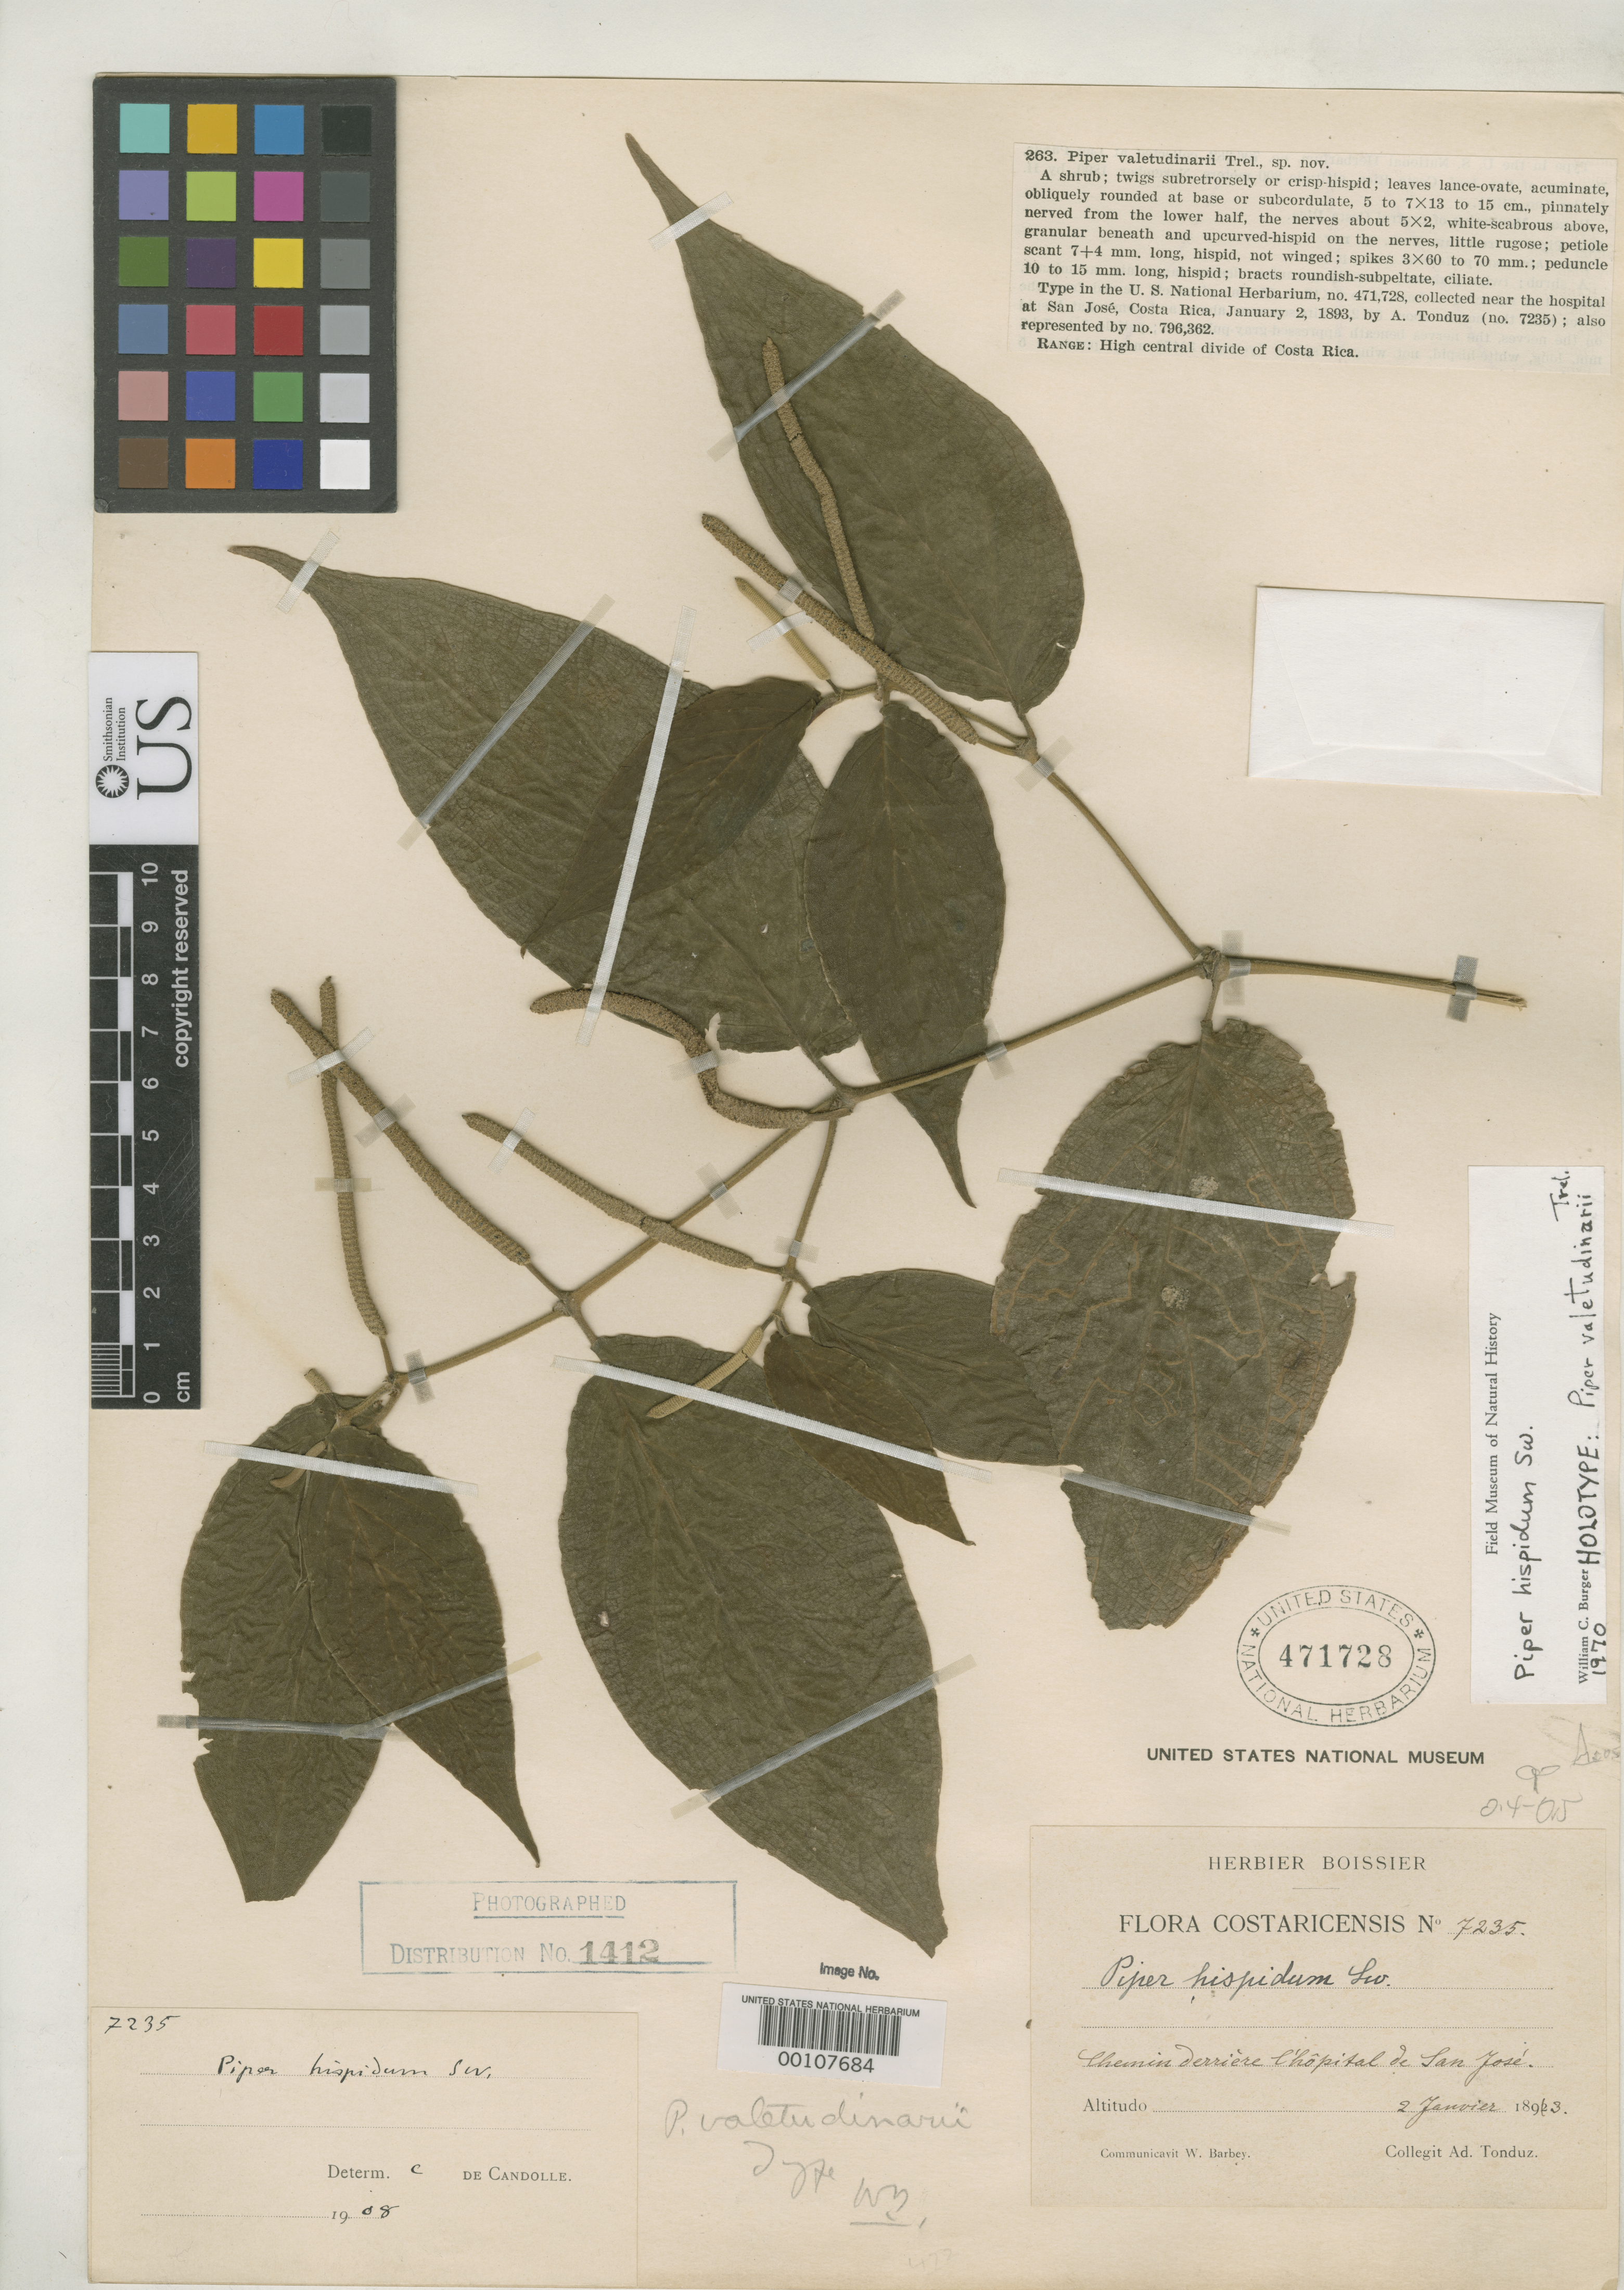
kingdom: Plantae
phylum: Tracheophyta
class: Magnoliopsida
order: Piperales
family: Piperaceae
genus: Piper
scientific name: Piper valetudinarii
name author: Trel.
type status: Holotype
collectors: A. Tonduz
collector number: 7235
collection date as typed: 02 Jan 1893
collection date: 1893-01-02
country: Costa Rica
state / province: San José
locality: Near Hospital at San Jose.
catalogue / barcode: US 471728